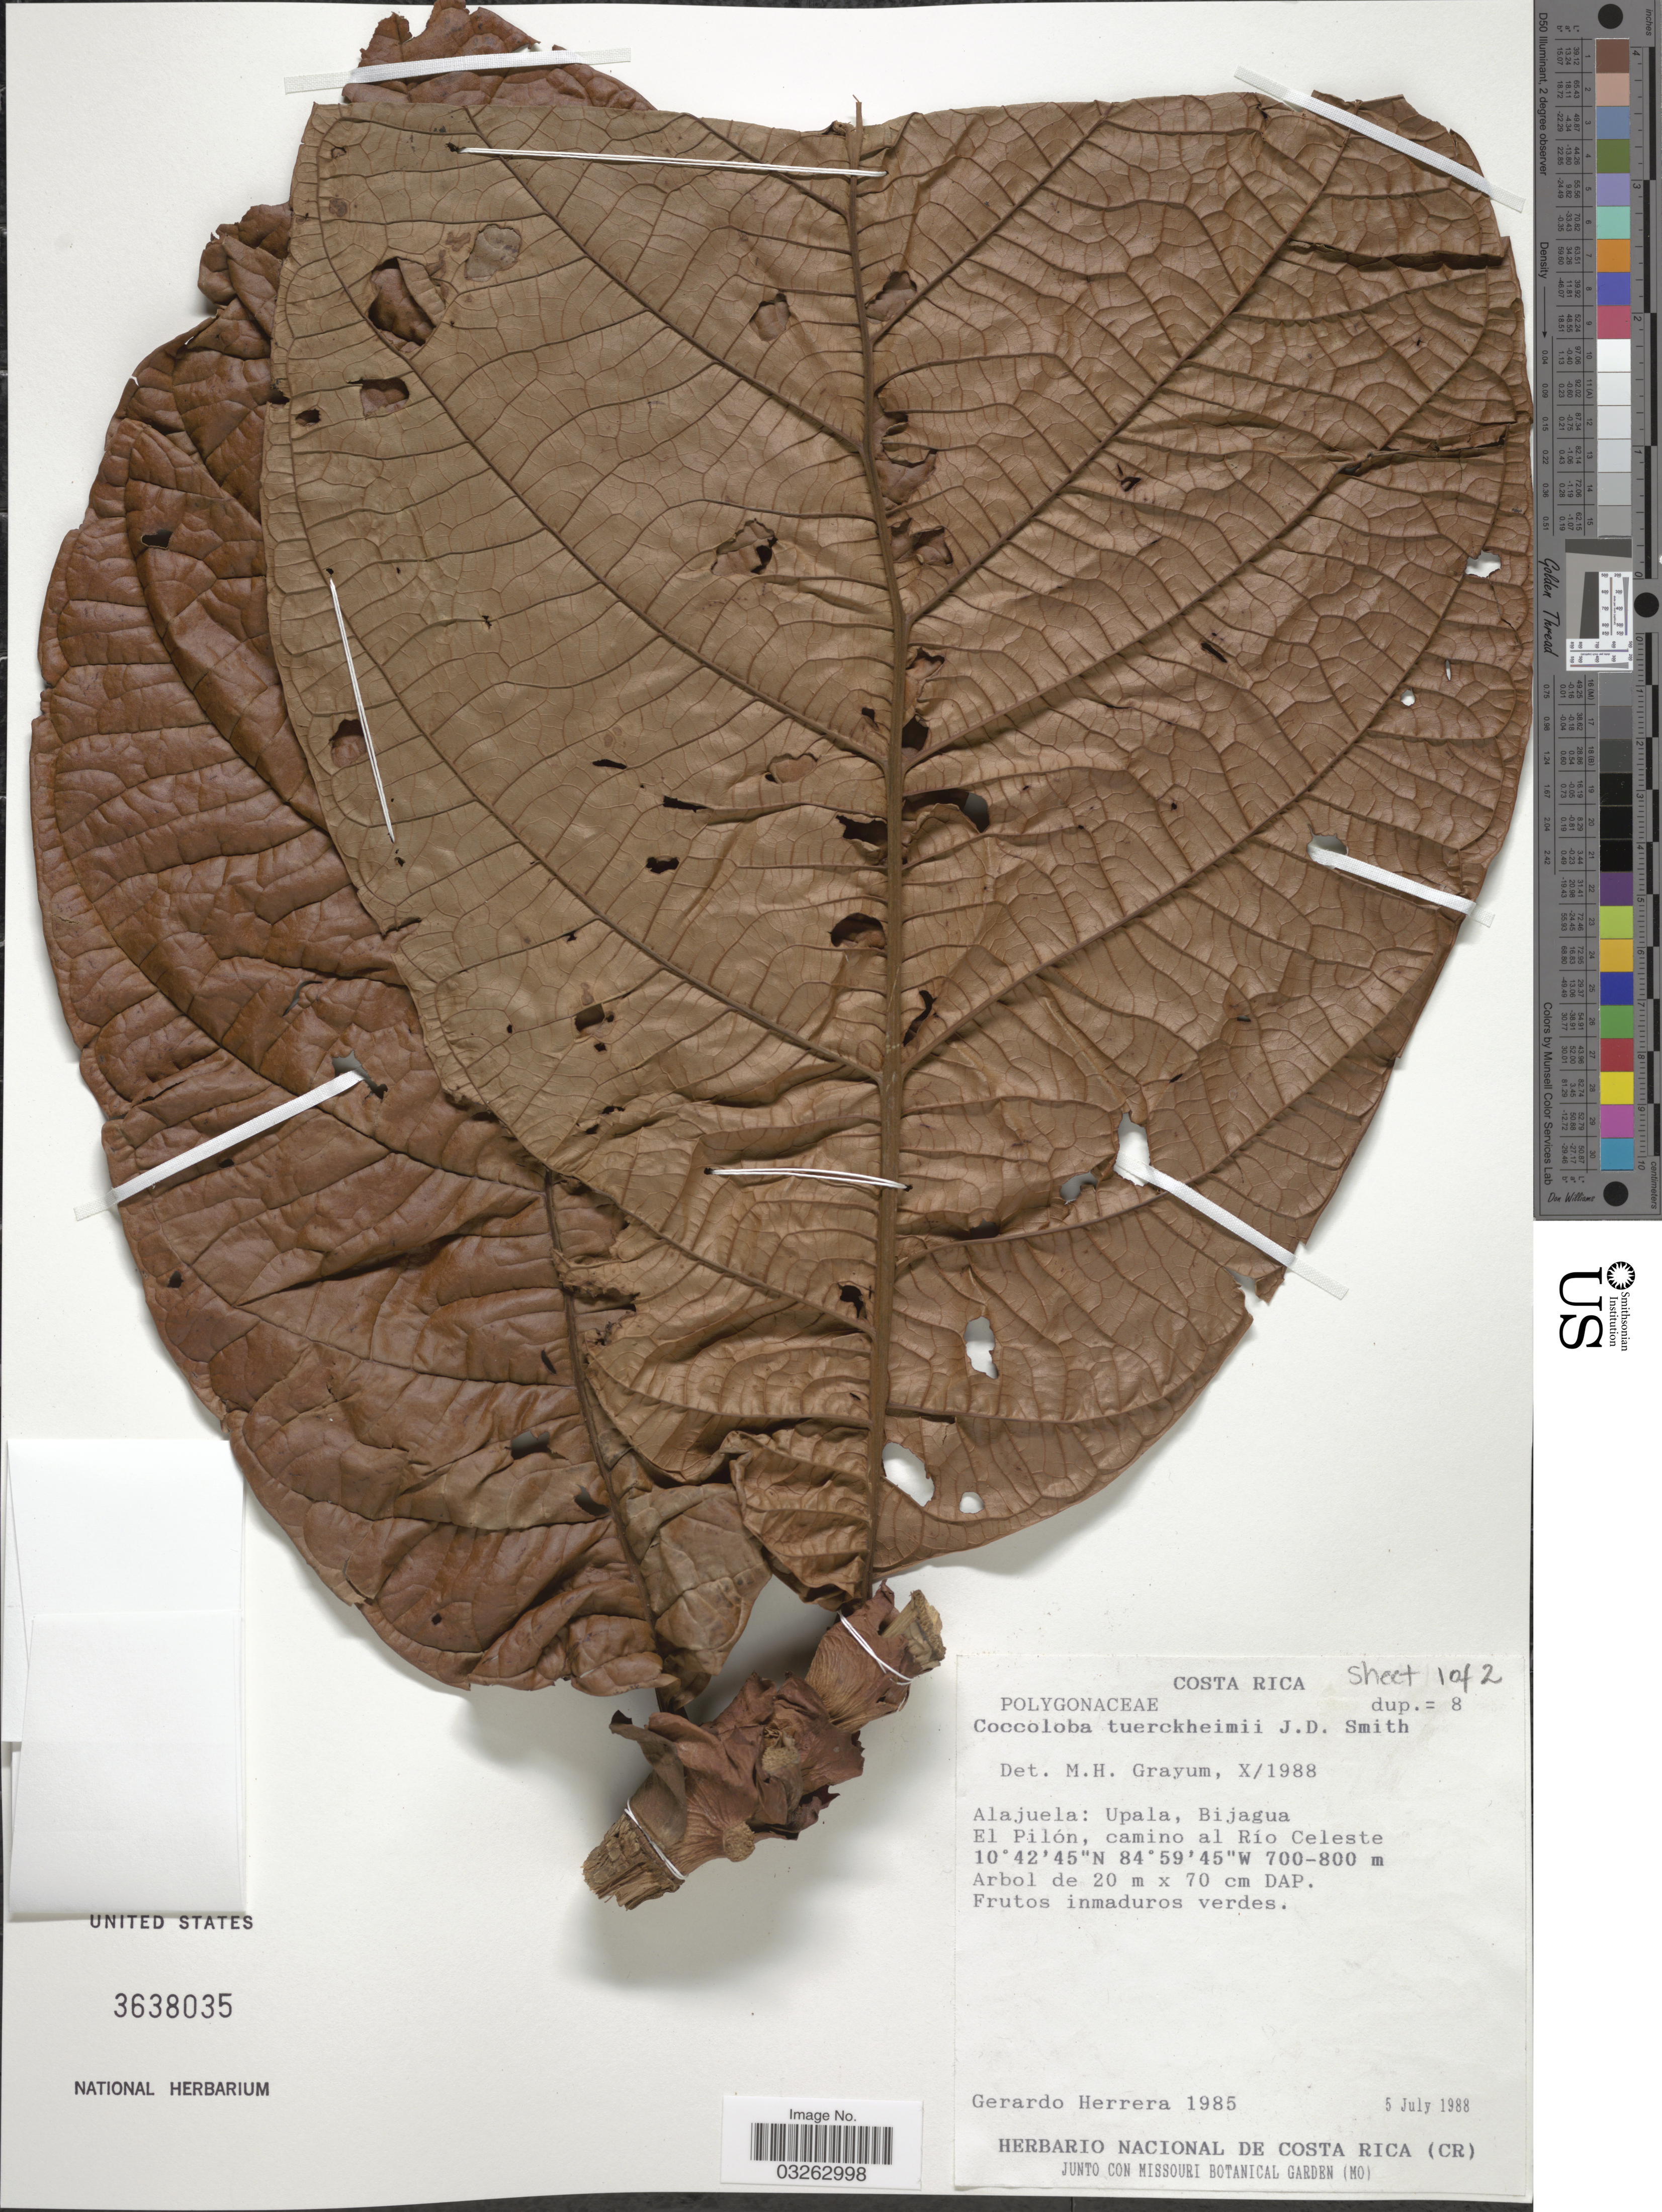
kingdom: Plantae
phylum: Tracheophyta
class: Magnoliopsida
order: Caryophyllales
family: Polygonaceae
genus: Coccoloba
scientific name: Coccoloba tuerckheimii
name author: Donn. Sm.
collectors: G. Herrera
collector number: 1985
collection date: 1988-07-05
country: Costa Rica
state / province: Alajuela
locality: Upala, Bijagua El Pilón, camino al Río Celeste.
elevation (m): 700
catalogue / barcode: US 3638035